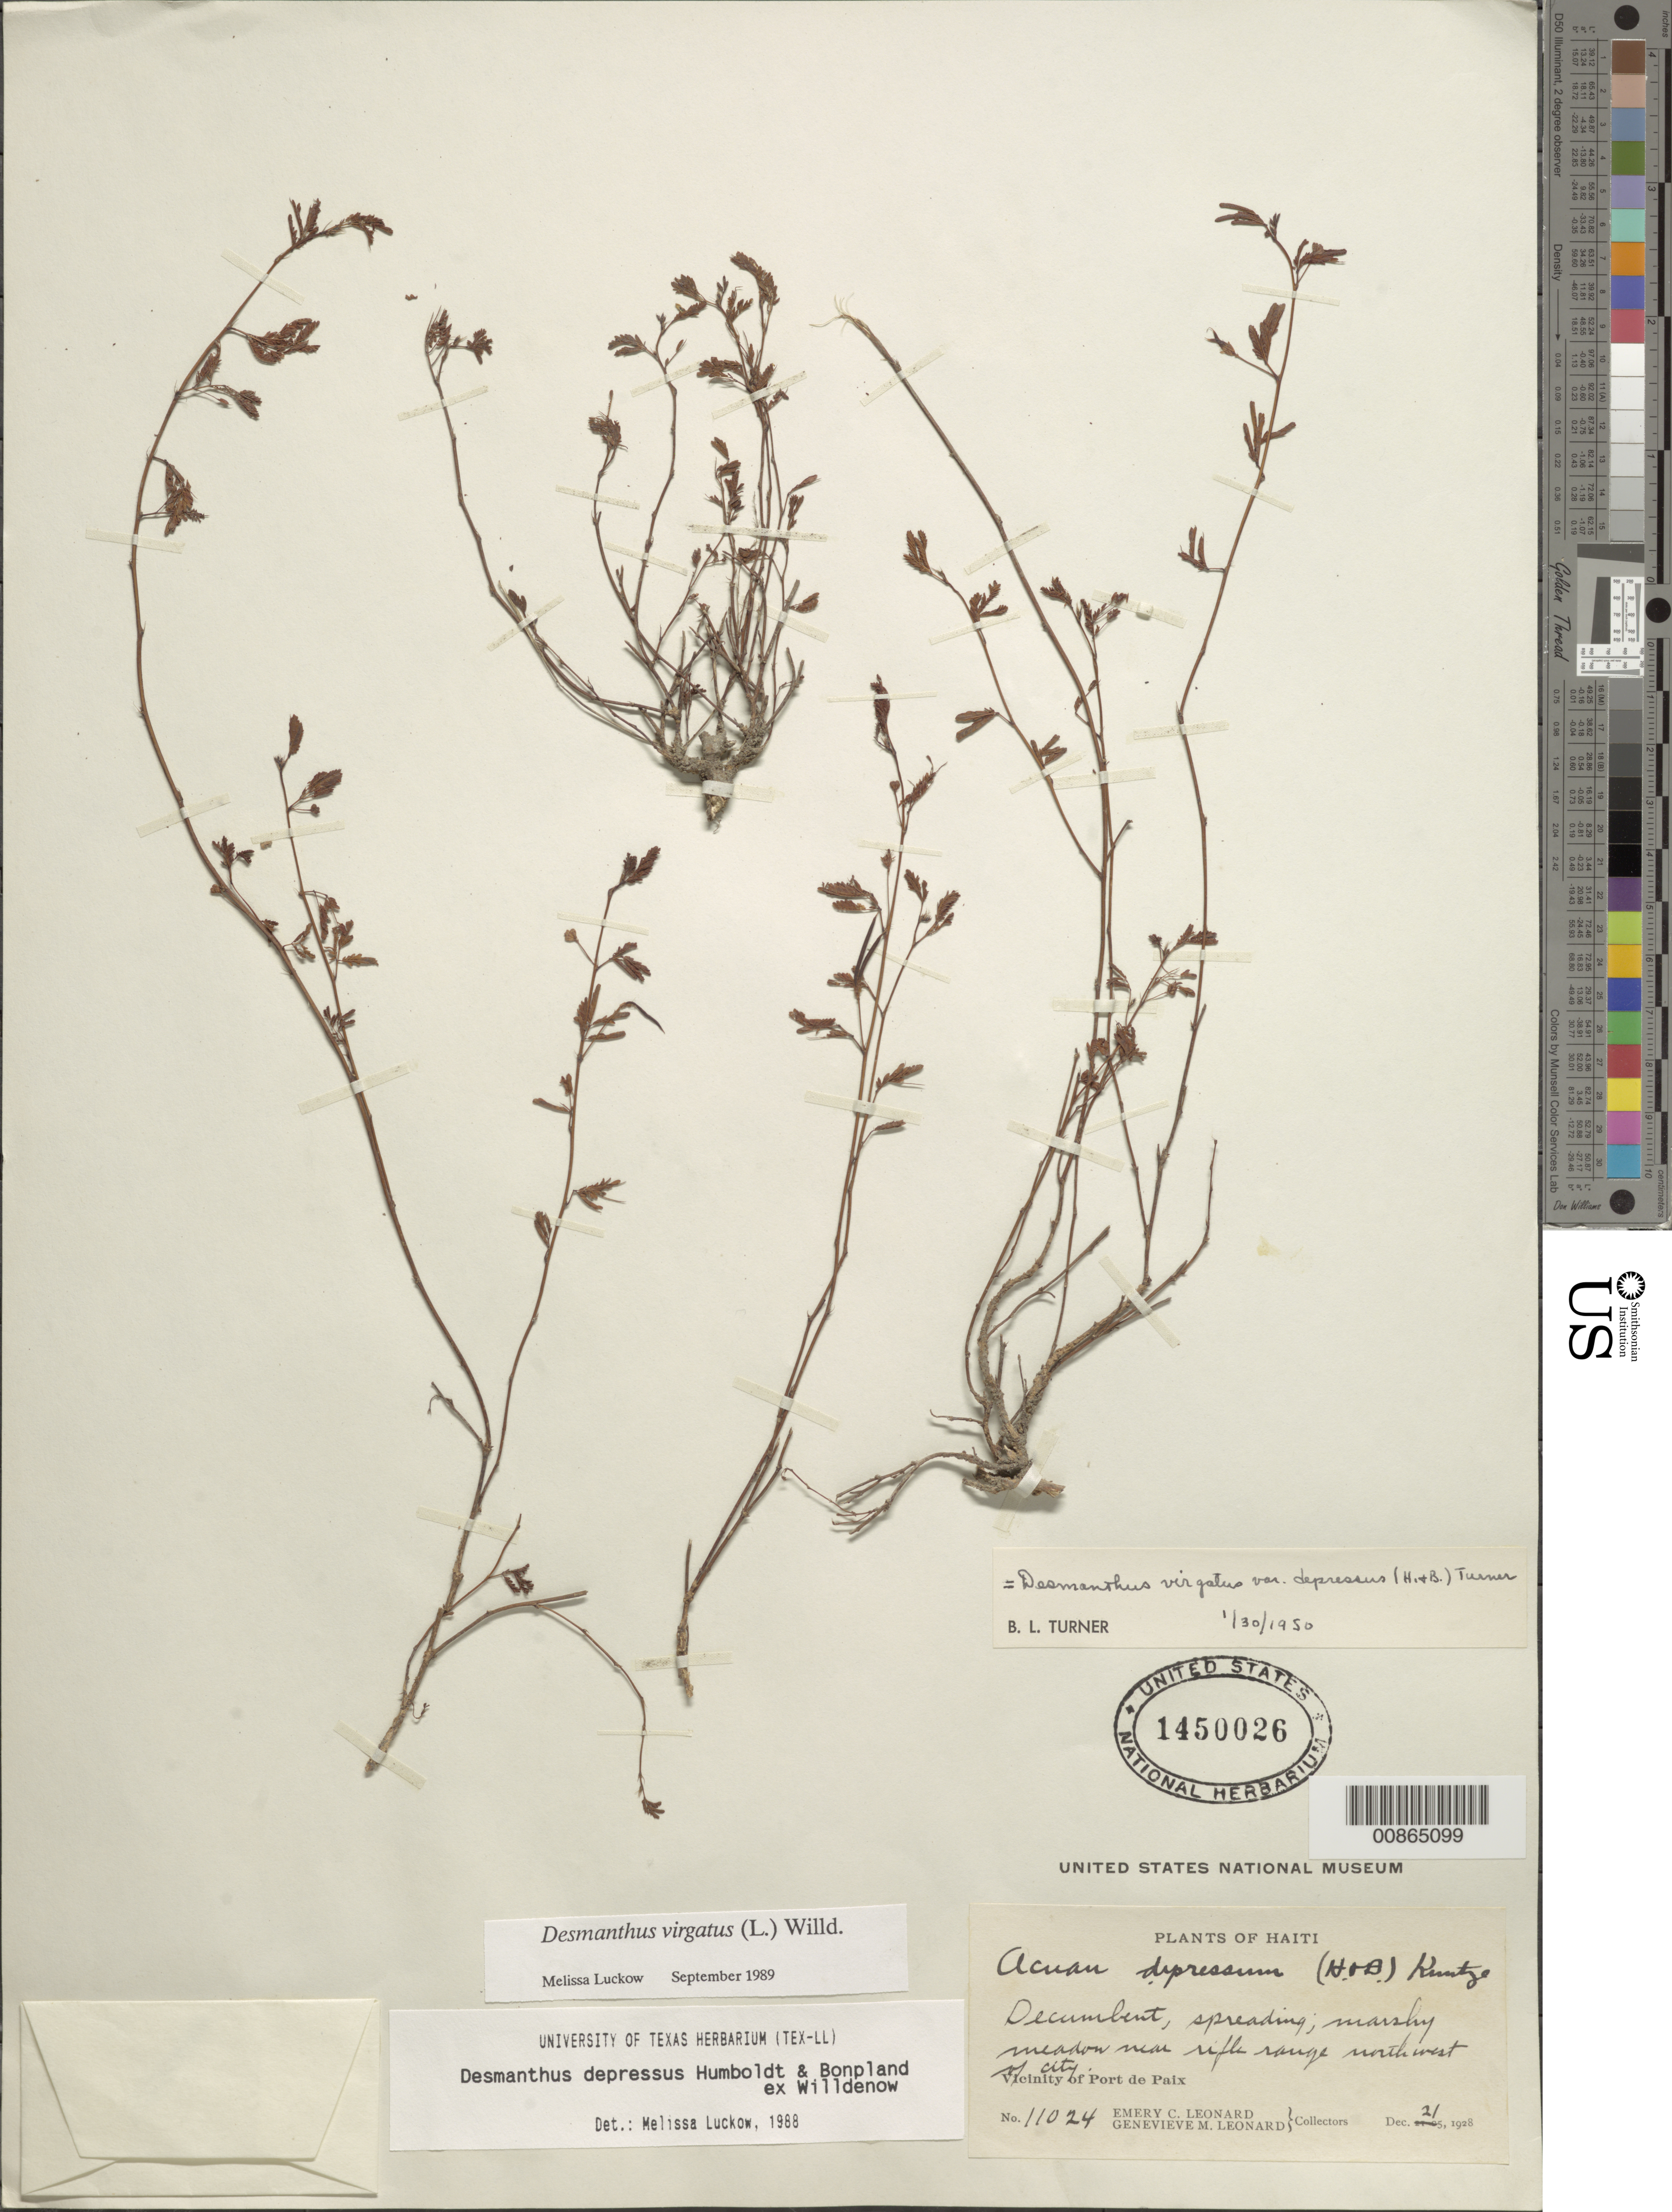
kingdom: Plantae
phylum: Tracheophyta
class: Magnoliopsida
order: Fabales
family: Fabaceae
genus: Desmanthus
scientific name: Desmanthus virgatus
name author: (L.) Willd.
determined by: Luckow, M. A.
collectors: E. C. Leonard & G. M. Leonard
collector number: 11024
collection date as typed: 21 Dec 1928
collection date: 1928-12-21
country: Haiti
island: Hispaniola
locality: Near rifle range northwest of Port de Paix.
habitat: Marshy meadow.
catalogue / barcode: US 1450026